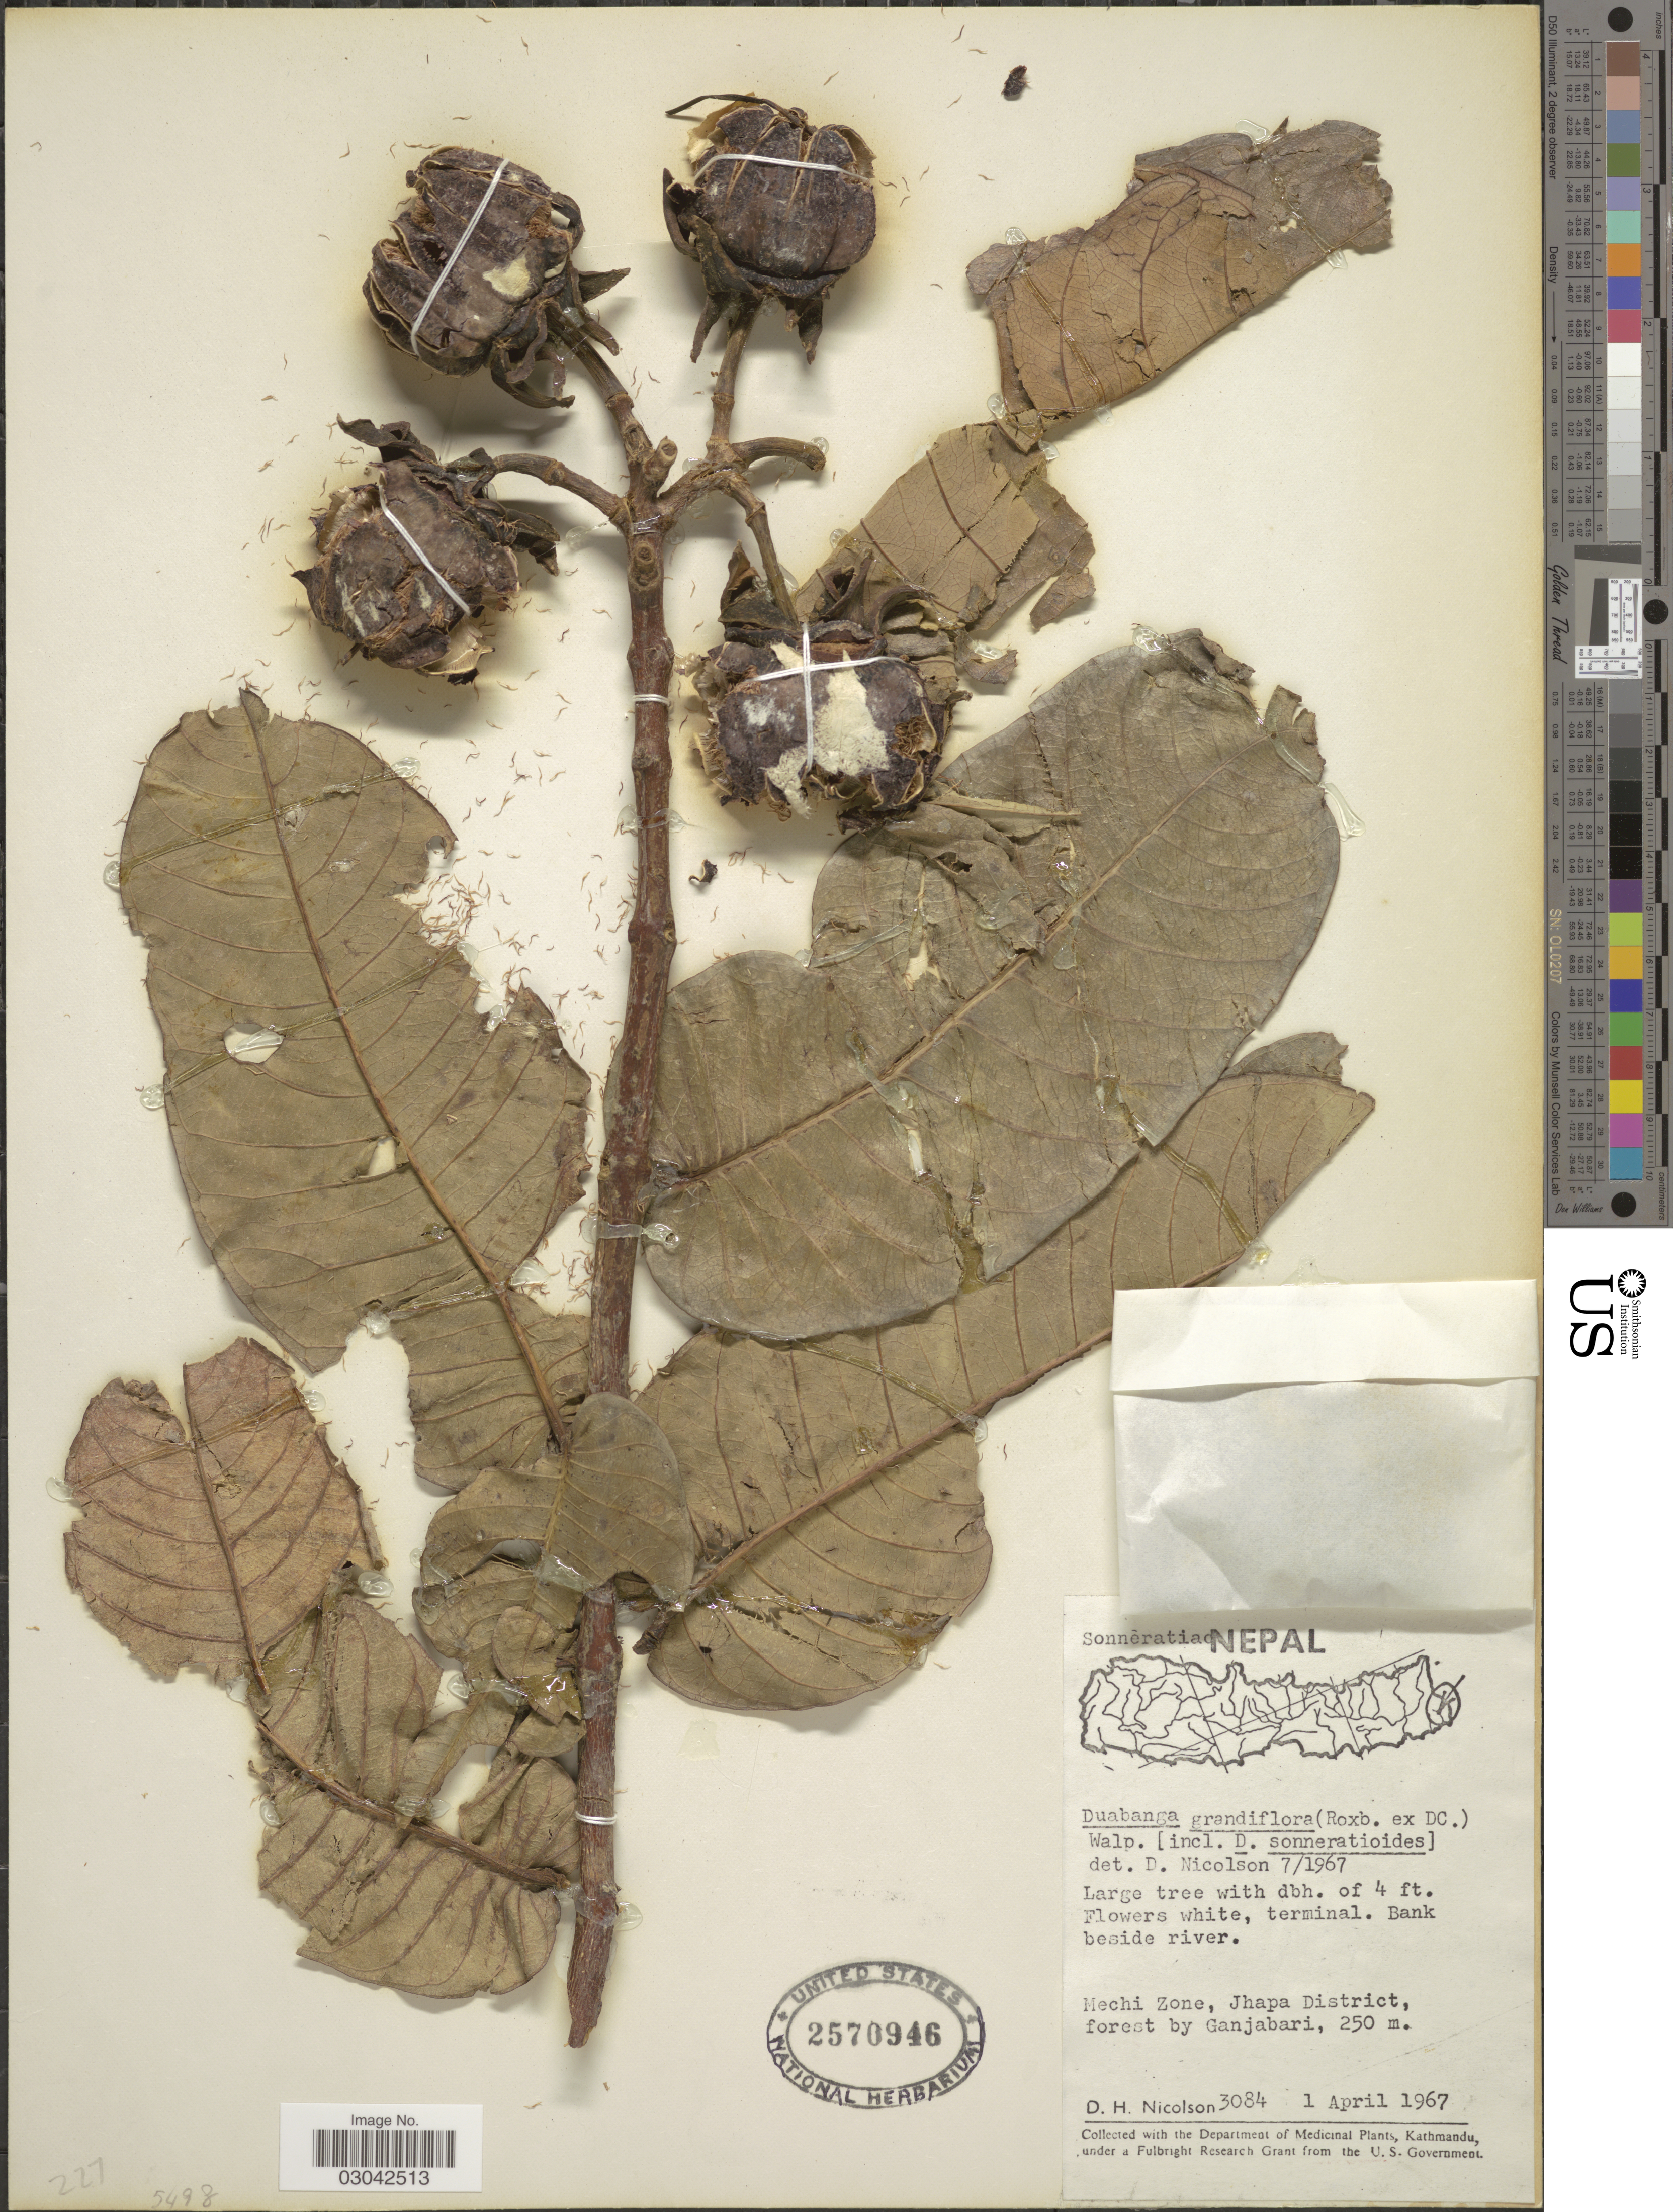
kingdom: Plantae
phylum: Tracheophyta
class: Magnoliopsida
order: Myrtales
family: Lythraceae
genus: Duabanga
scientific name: Duabanga grandiflora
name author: (Roxb. ex DC.) Walp.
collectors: D. H. Nicolson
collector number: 3084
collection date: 1967-04-01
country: Nepal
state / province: Mechi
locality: Bank beside river. Mechi Zone, Jhapa District, forest by Ganjabari.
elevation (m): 250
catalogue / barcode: US 2570946